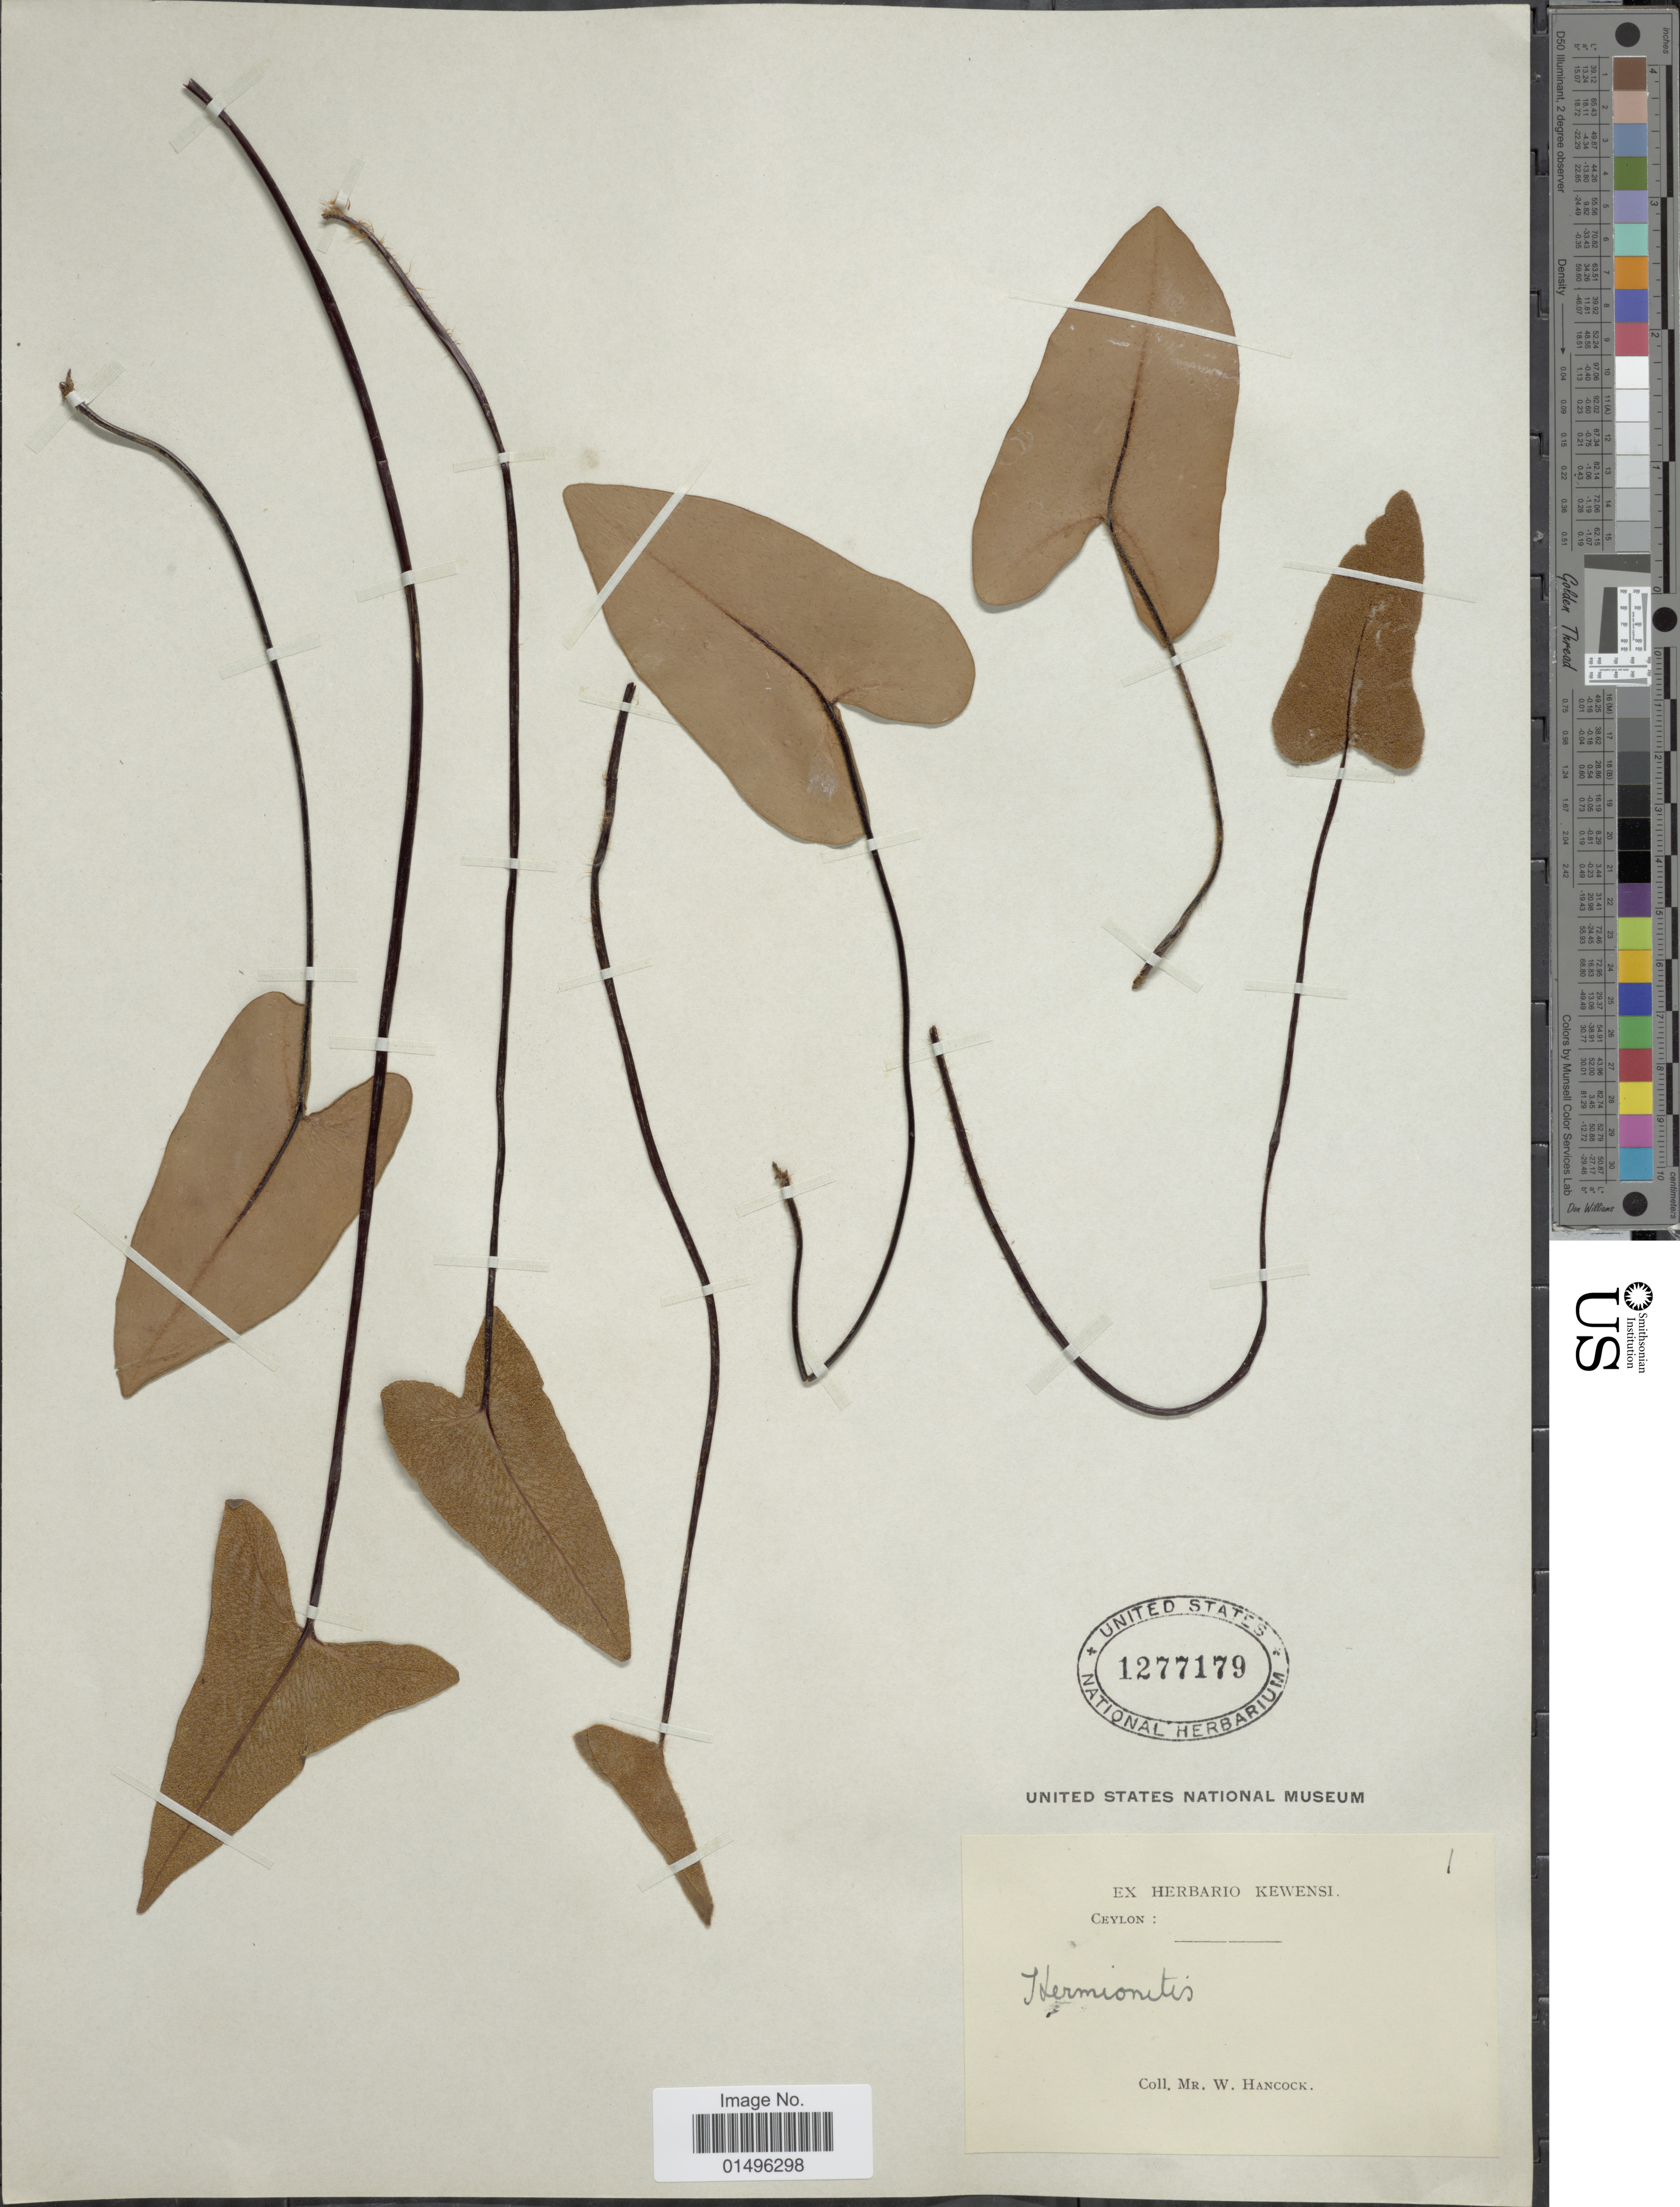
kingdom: Plantae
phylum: Tracheophyta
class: Polypodiopsida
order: Polypodiales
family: Pteridaceae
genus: Parahemionitis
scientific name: Parahemionitis cordata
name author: (Roxb. ex Hook. & Grev.) Fraser-Jenk.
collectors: W. Hancock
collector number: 1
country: Sri Lanka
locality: Ceylon.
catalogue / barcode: US 1277179